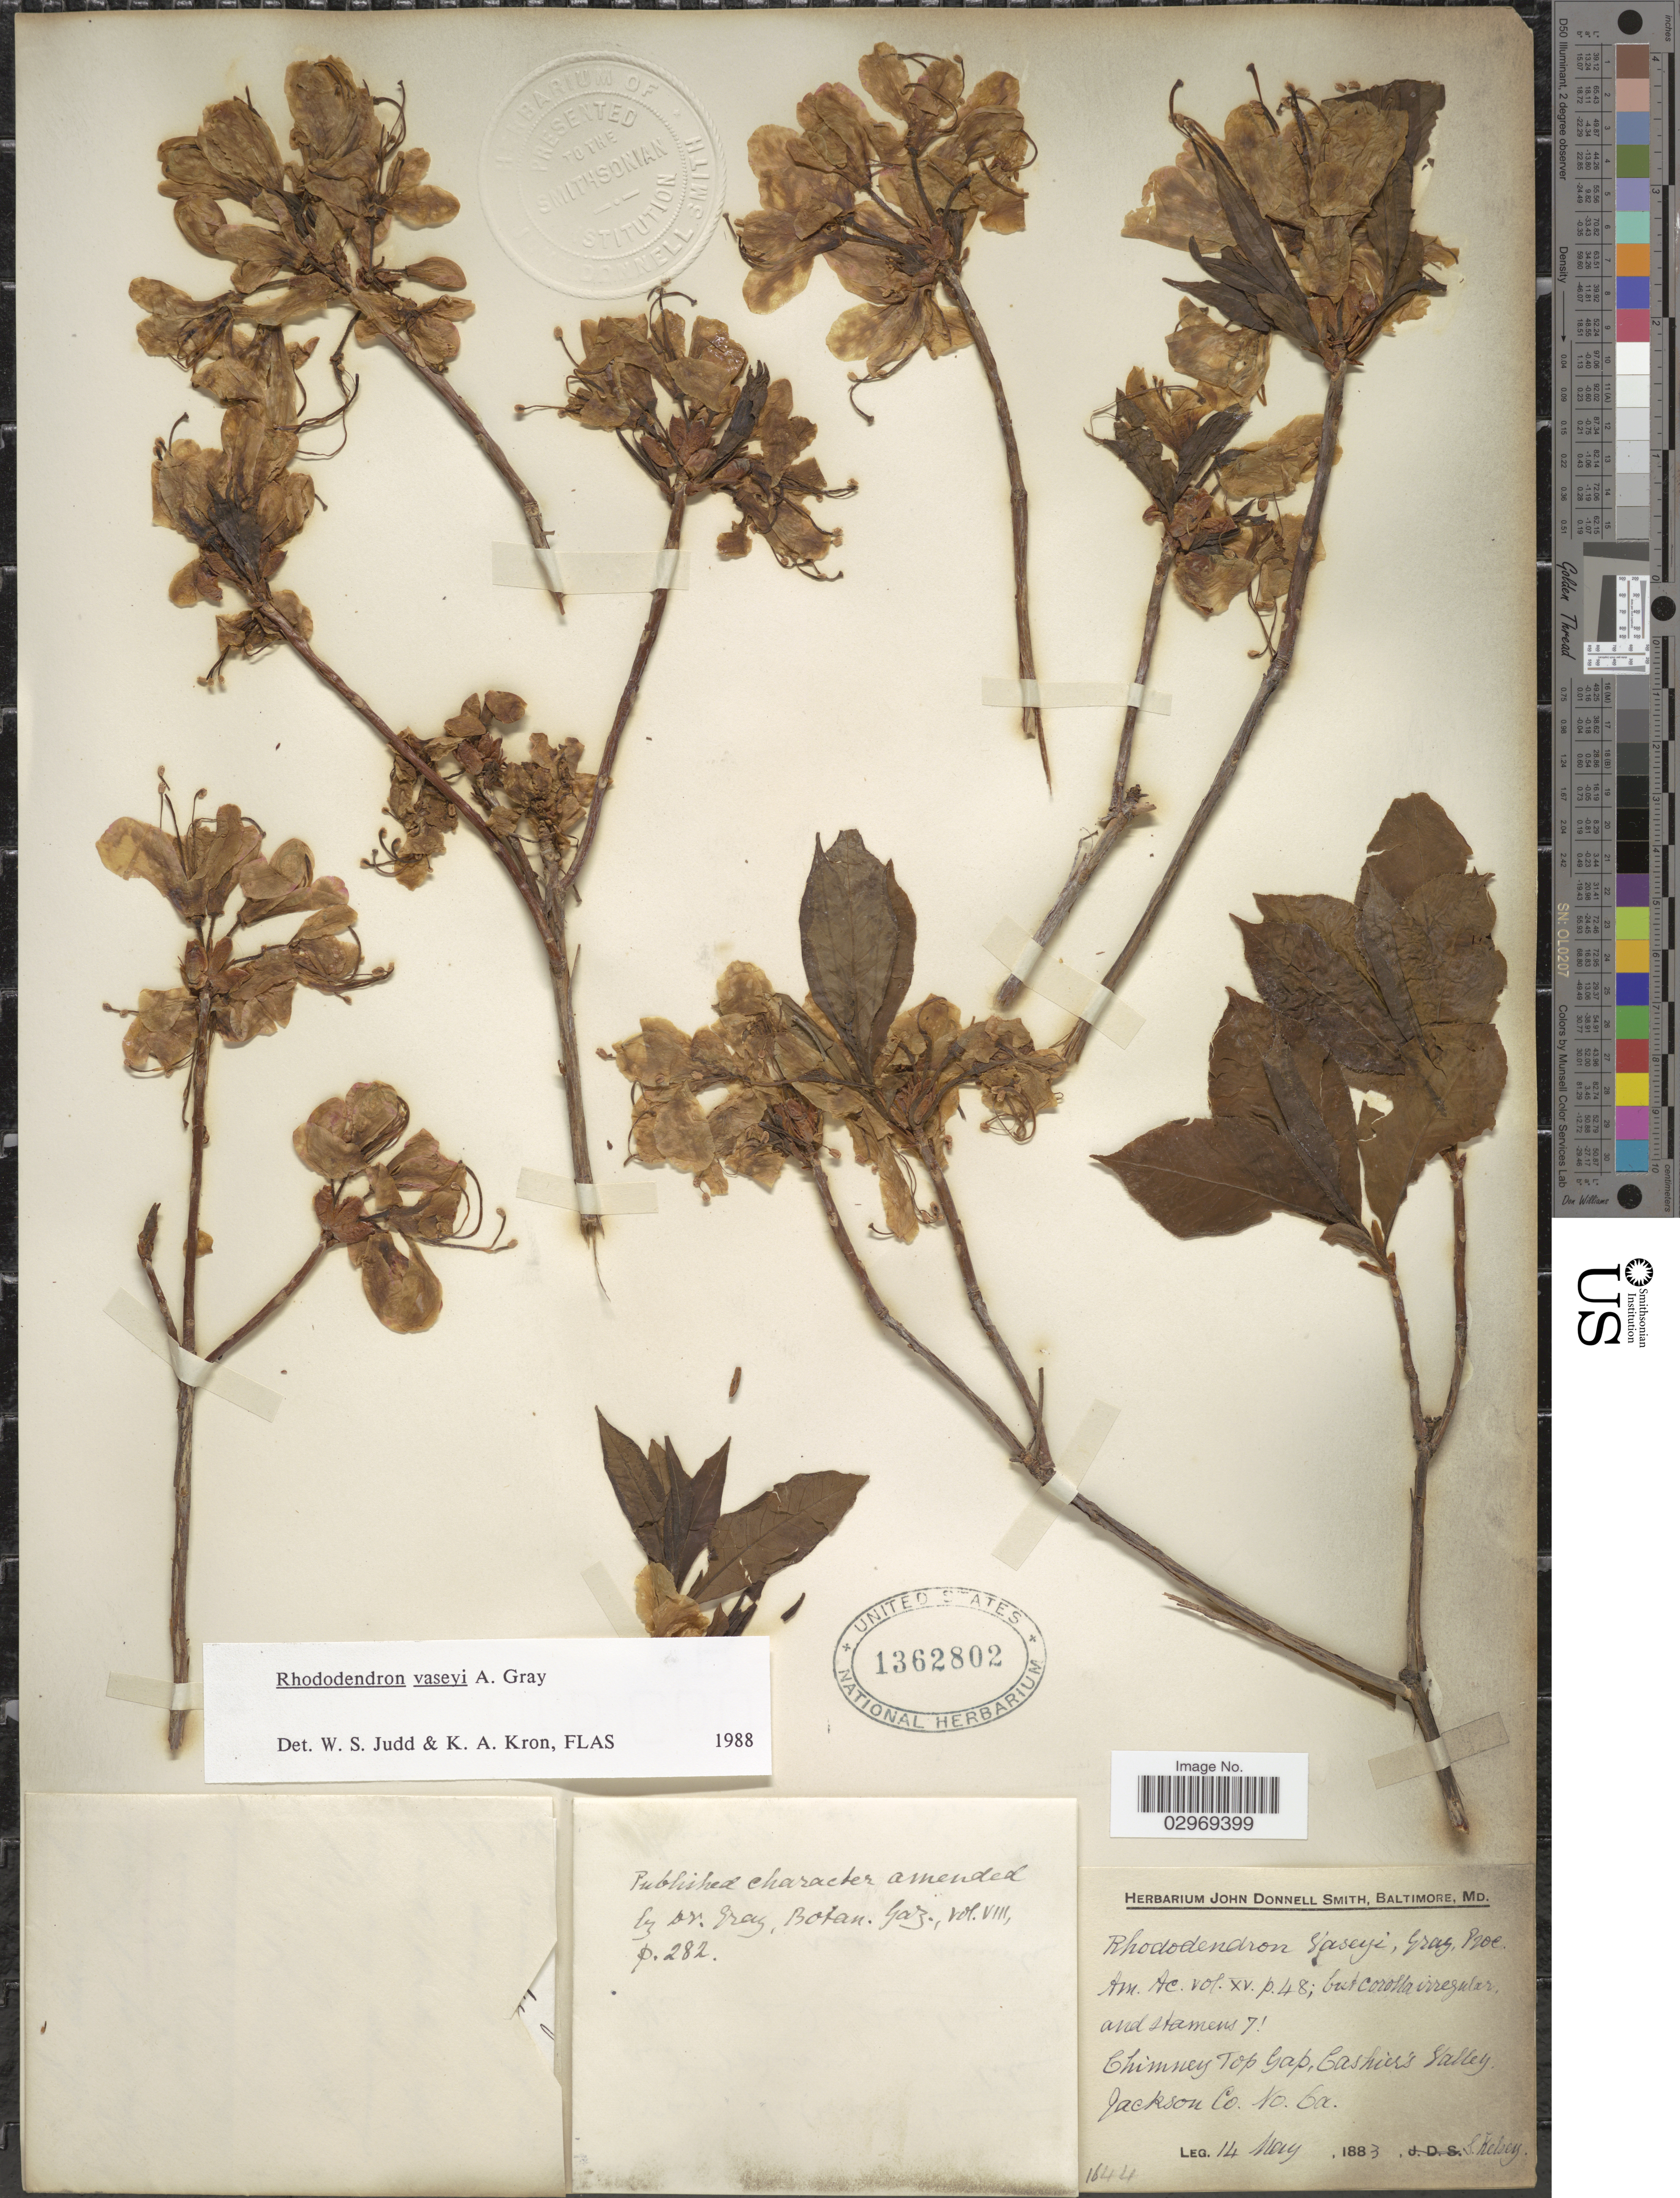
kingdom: Plantae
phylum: Tracheophyta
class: Magnoliopsida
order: Ericales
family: Ericaceae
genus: Rhododendron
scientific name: Rhododendron vaseyi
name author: A. Gray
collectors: S. Kelsey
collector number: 1644?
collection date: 1883-05-14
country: United States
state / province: North Carolina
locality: Chimney Top Gap, Cashier's Valley. Jackson Co.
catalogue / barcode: US 1362802